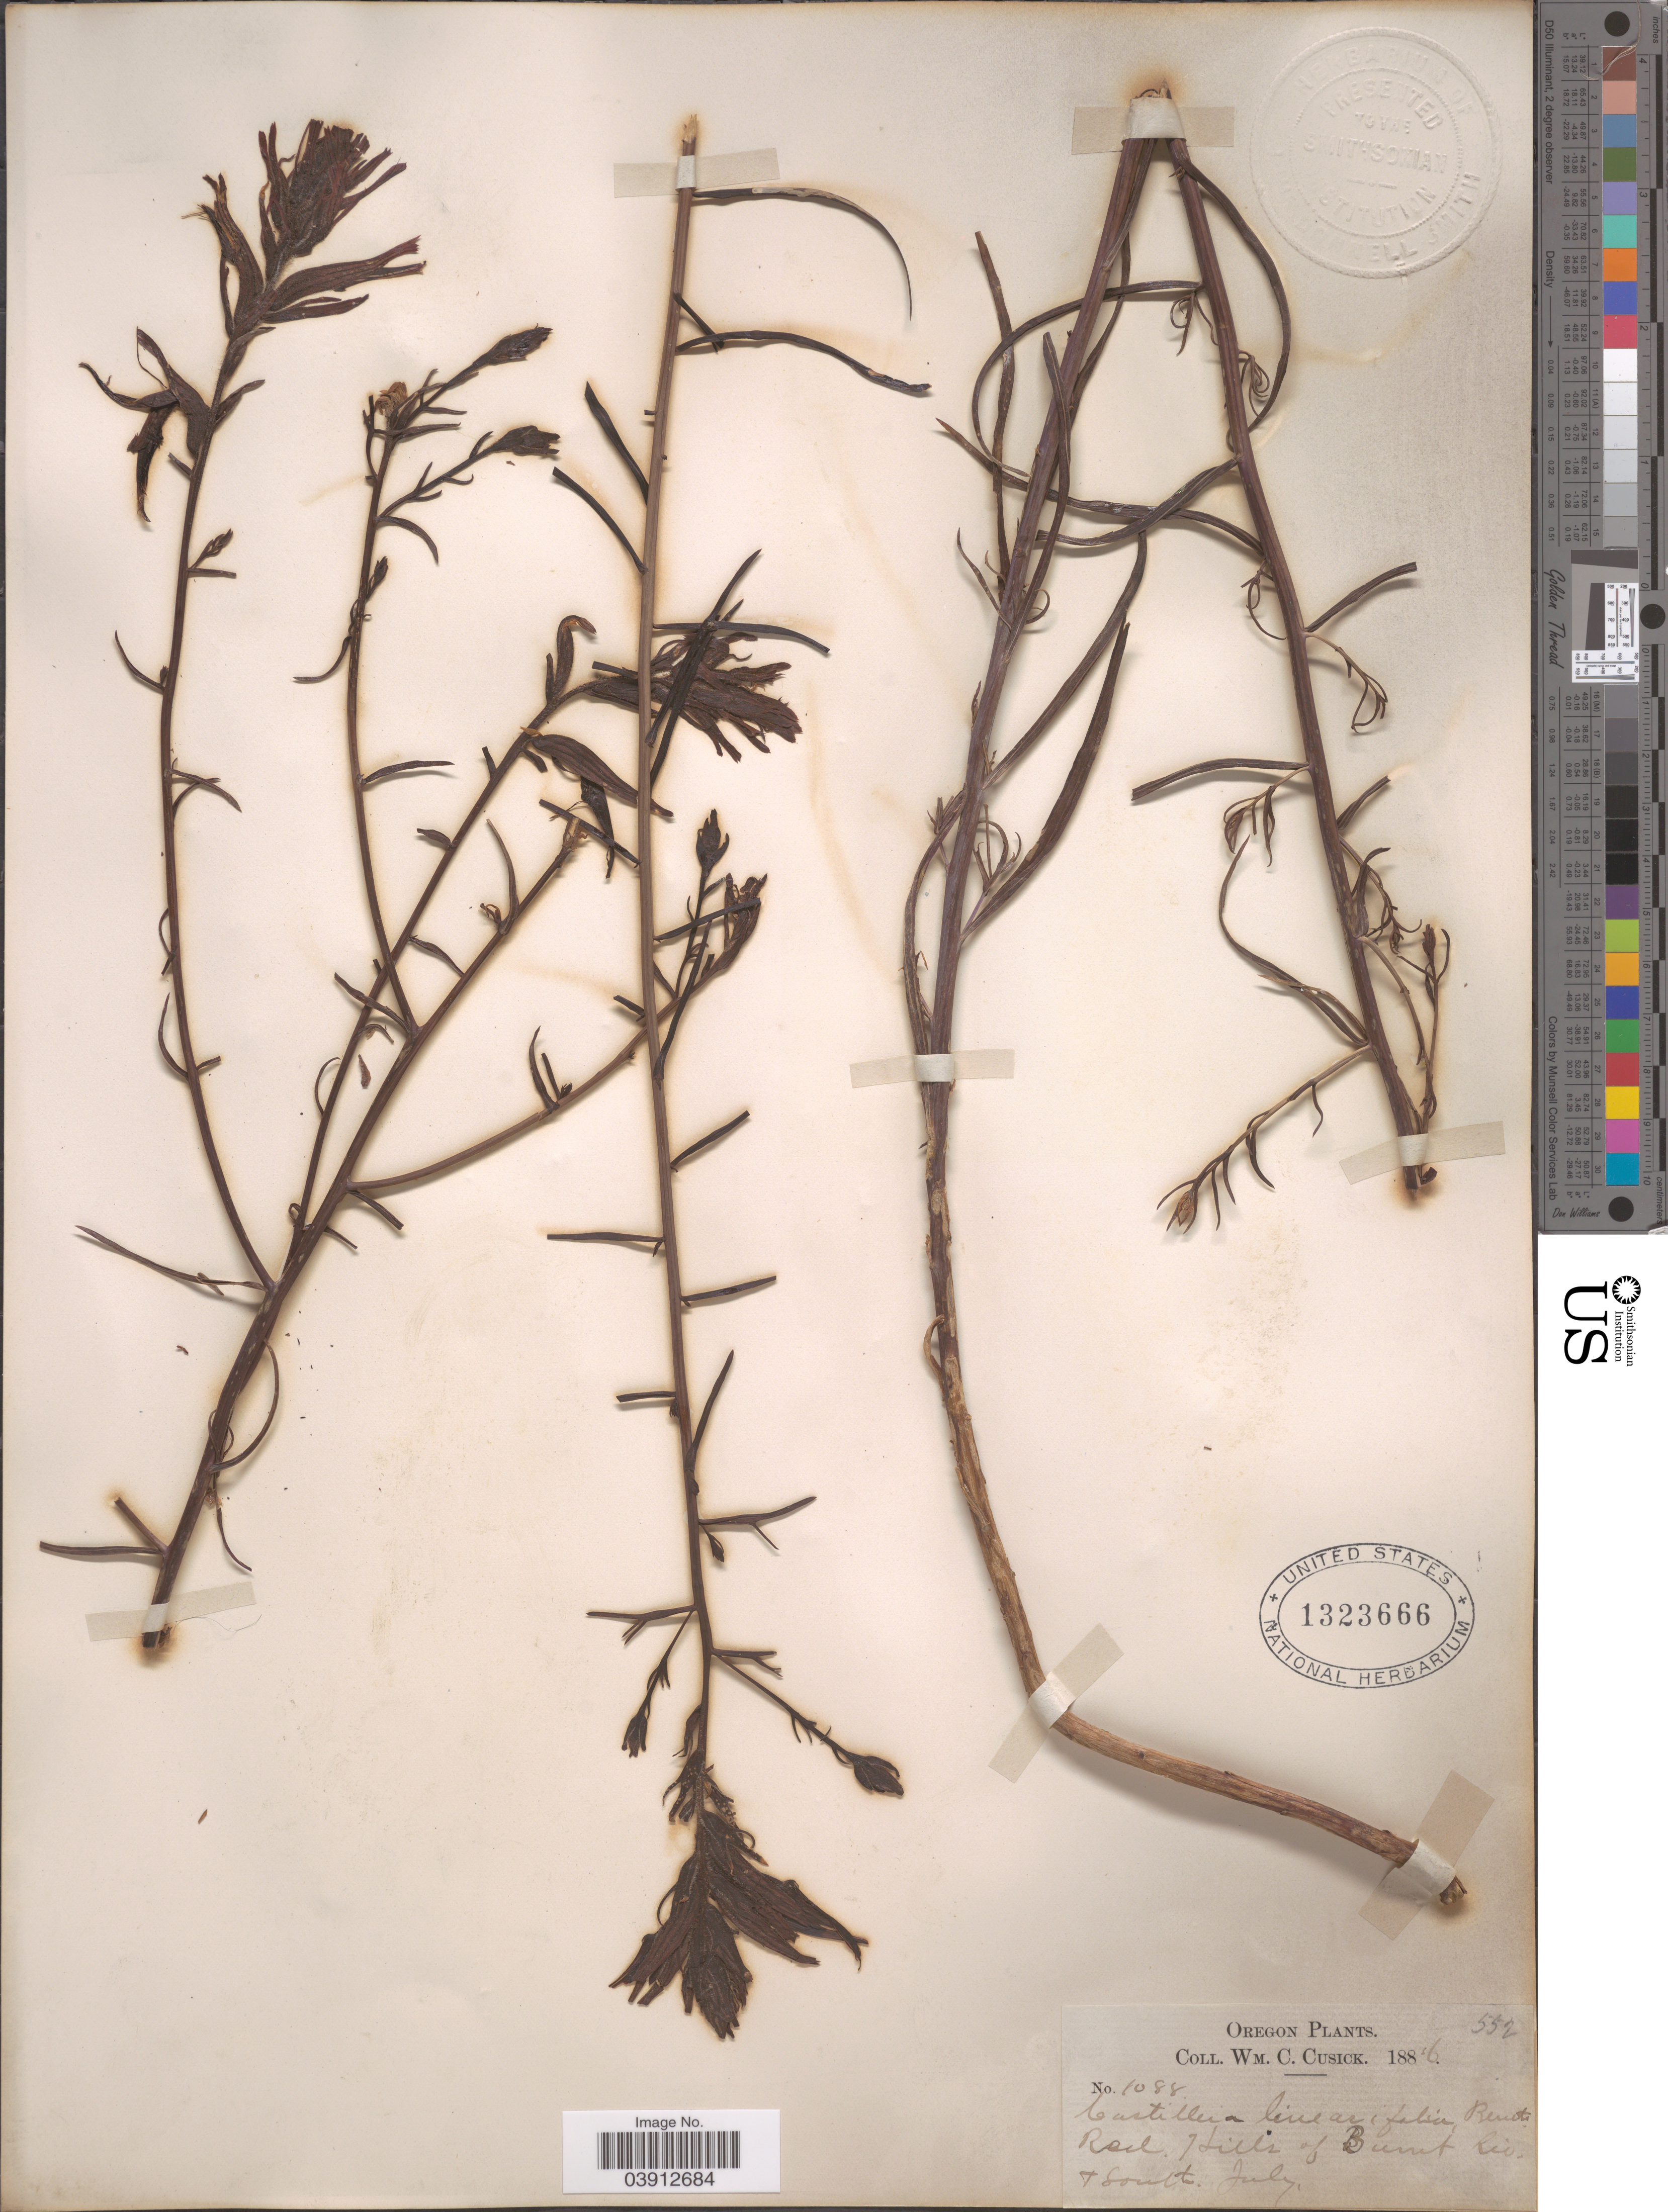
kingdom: Plantae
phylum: Tracheophyta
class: Magnoliopsida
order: Lamiales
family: Orobanchaceae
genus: Castilleja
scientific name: Castilleja linariifolia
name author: Benth.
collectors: W. C. Cusick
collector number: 1088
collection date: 1886-07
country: United States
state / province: Oregon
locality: Hills of Burnt Riv. + South.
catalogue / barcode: US 1323666